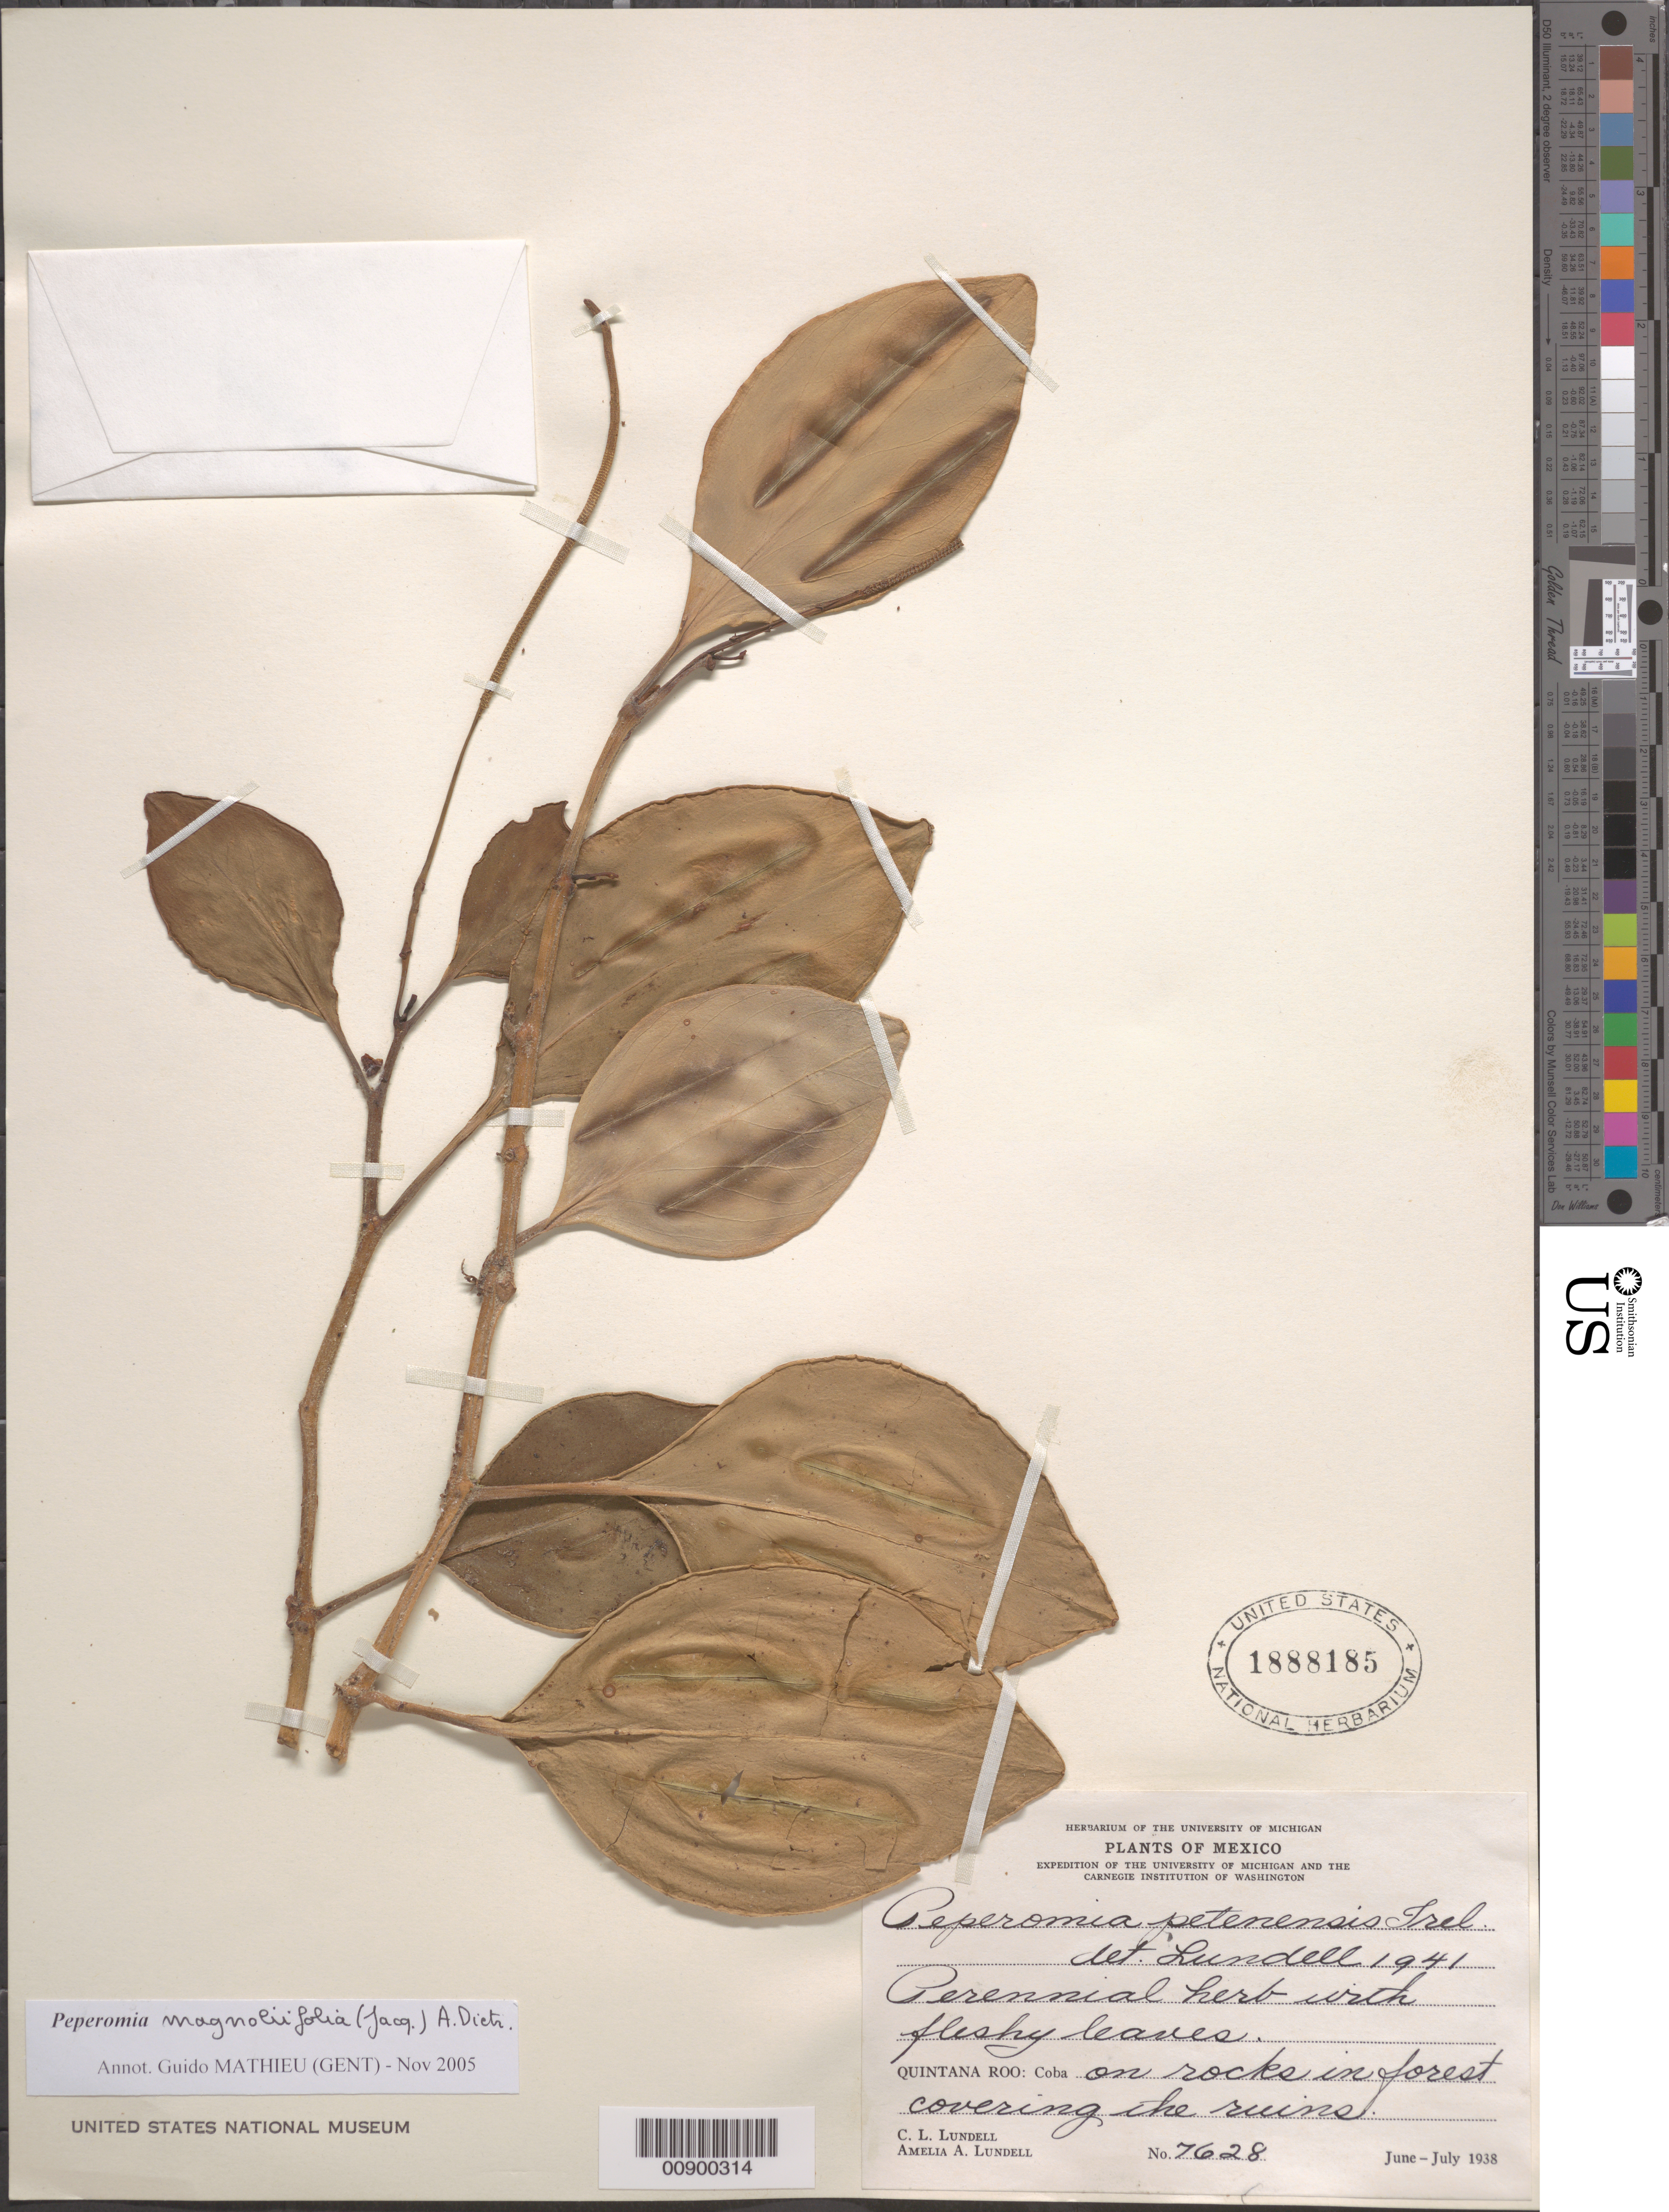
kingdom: Plantae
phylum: Tracheophyta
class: Magnoliopsida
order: Piperales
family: Piperaceae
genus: Peperomia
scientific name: Peperomia magnoliifolia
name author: (Jacq.) A. Dietr.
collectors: C. L. Lundell & A. A. Lundell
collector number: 7628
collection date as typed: Jun 1938 to -- Jul 1938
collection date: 1938-06/1938-07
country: Mexico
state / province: Quintana Roo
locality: Quintana Roo: Coba, on rocks in forest covering the ruins.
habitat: On rocks in forest.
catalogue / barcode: US 1888185